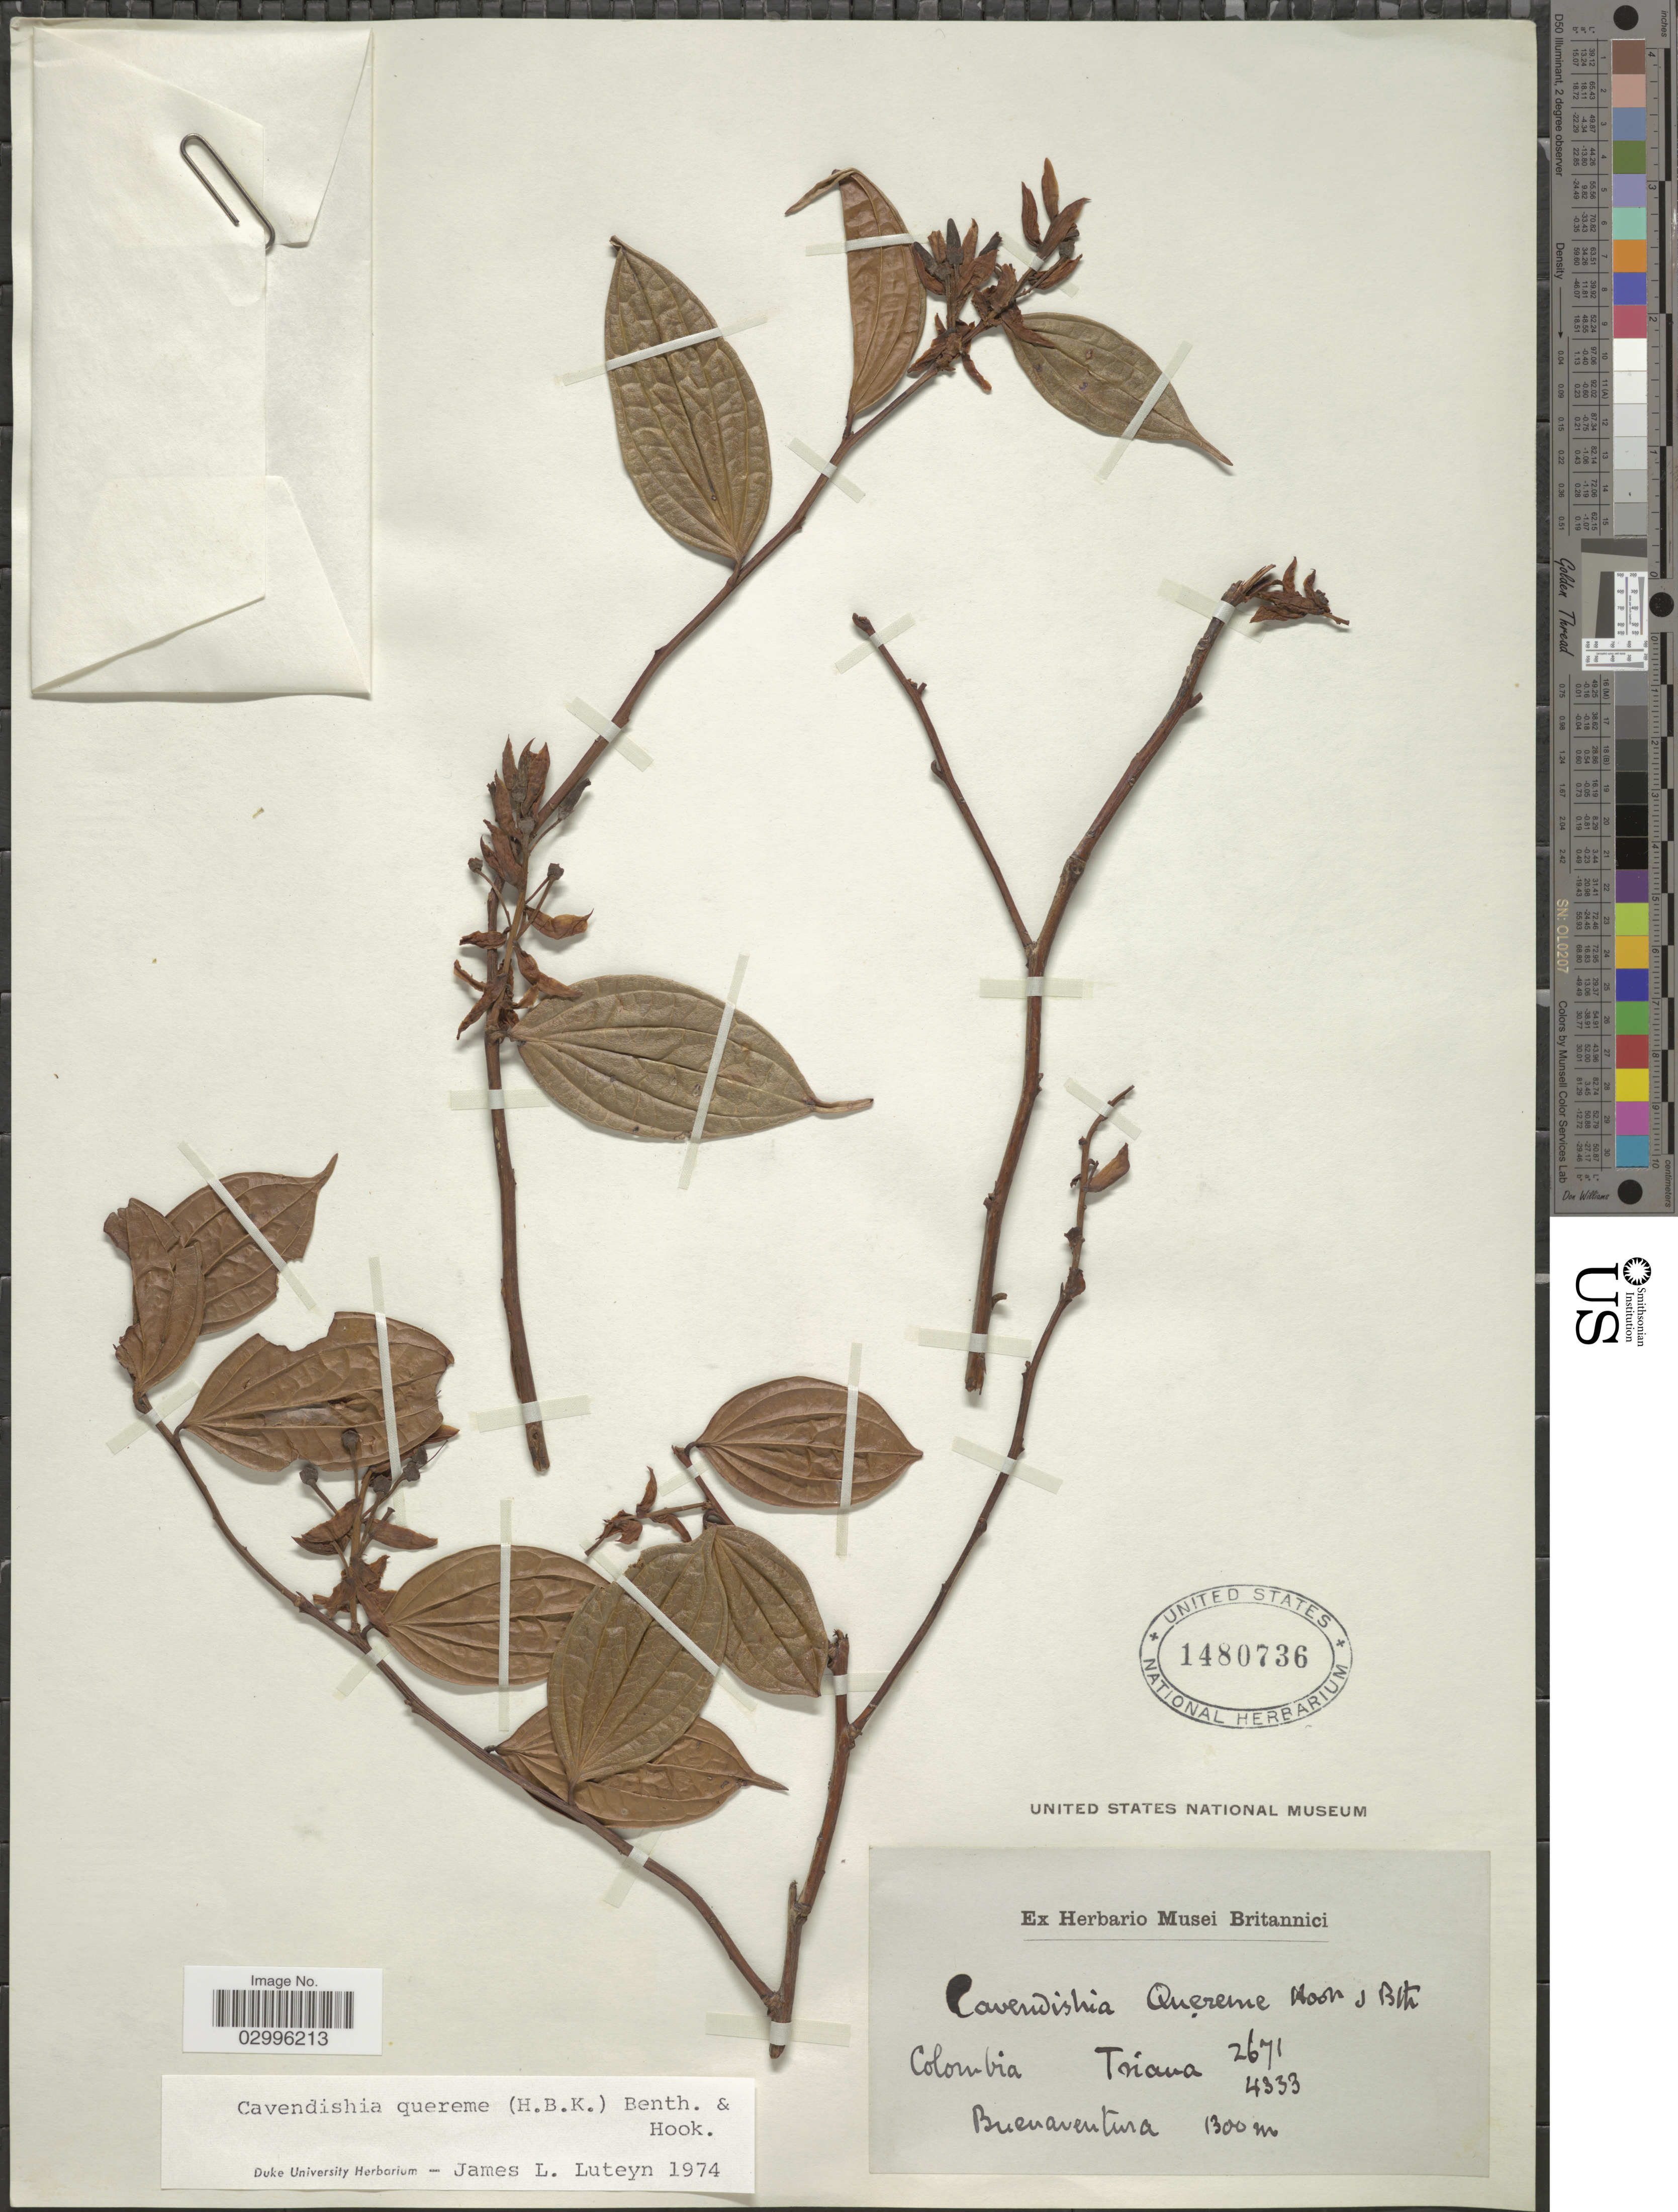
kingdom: Plantae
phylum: Tracheophyta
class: Magnoliopsida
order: Ericales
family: Ericaceae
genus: Cavendishia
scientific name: Cavendishia quereme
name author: (Kunth) Benth. & Hook. f.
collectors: Triana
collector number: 2671/4333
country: Colombia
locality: Buenaventura.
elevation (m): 1300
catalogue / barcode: US 1480736